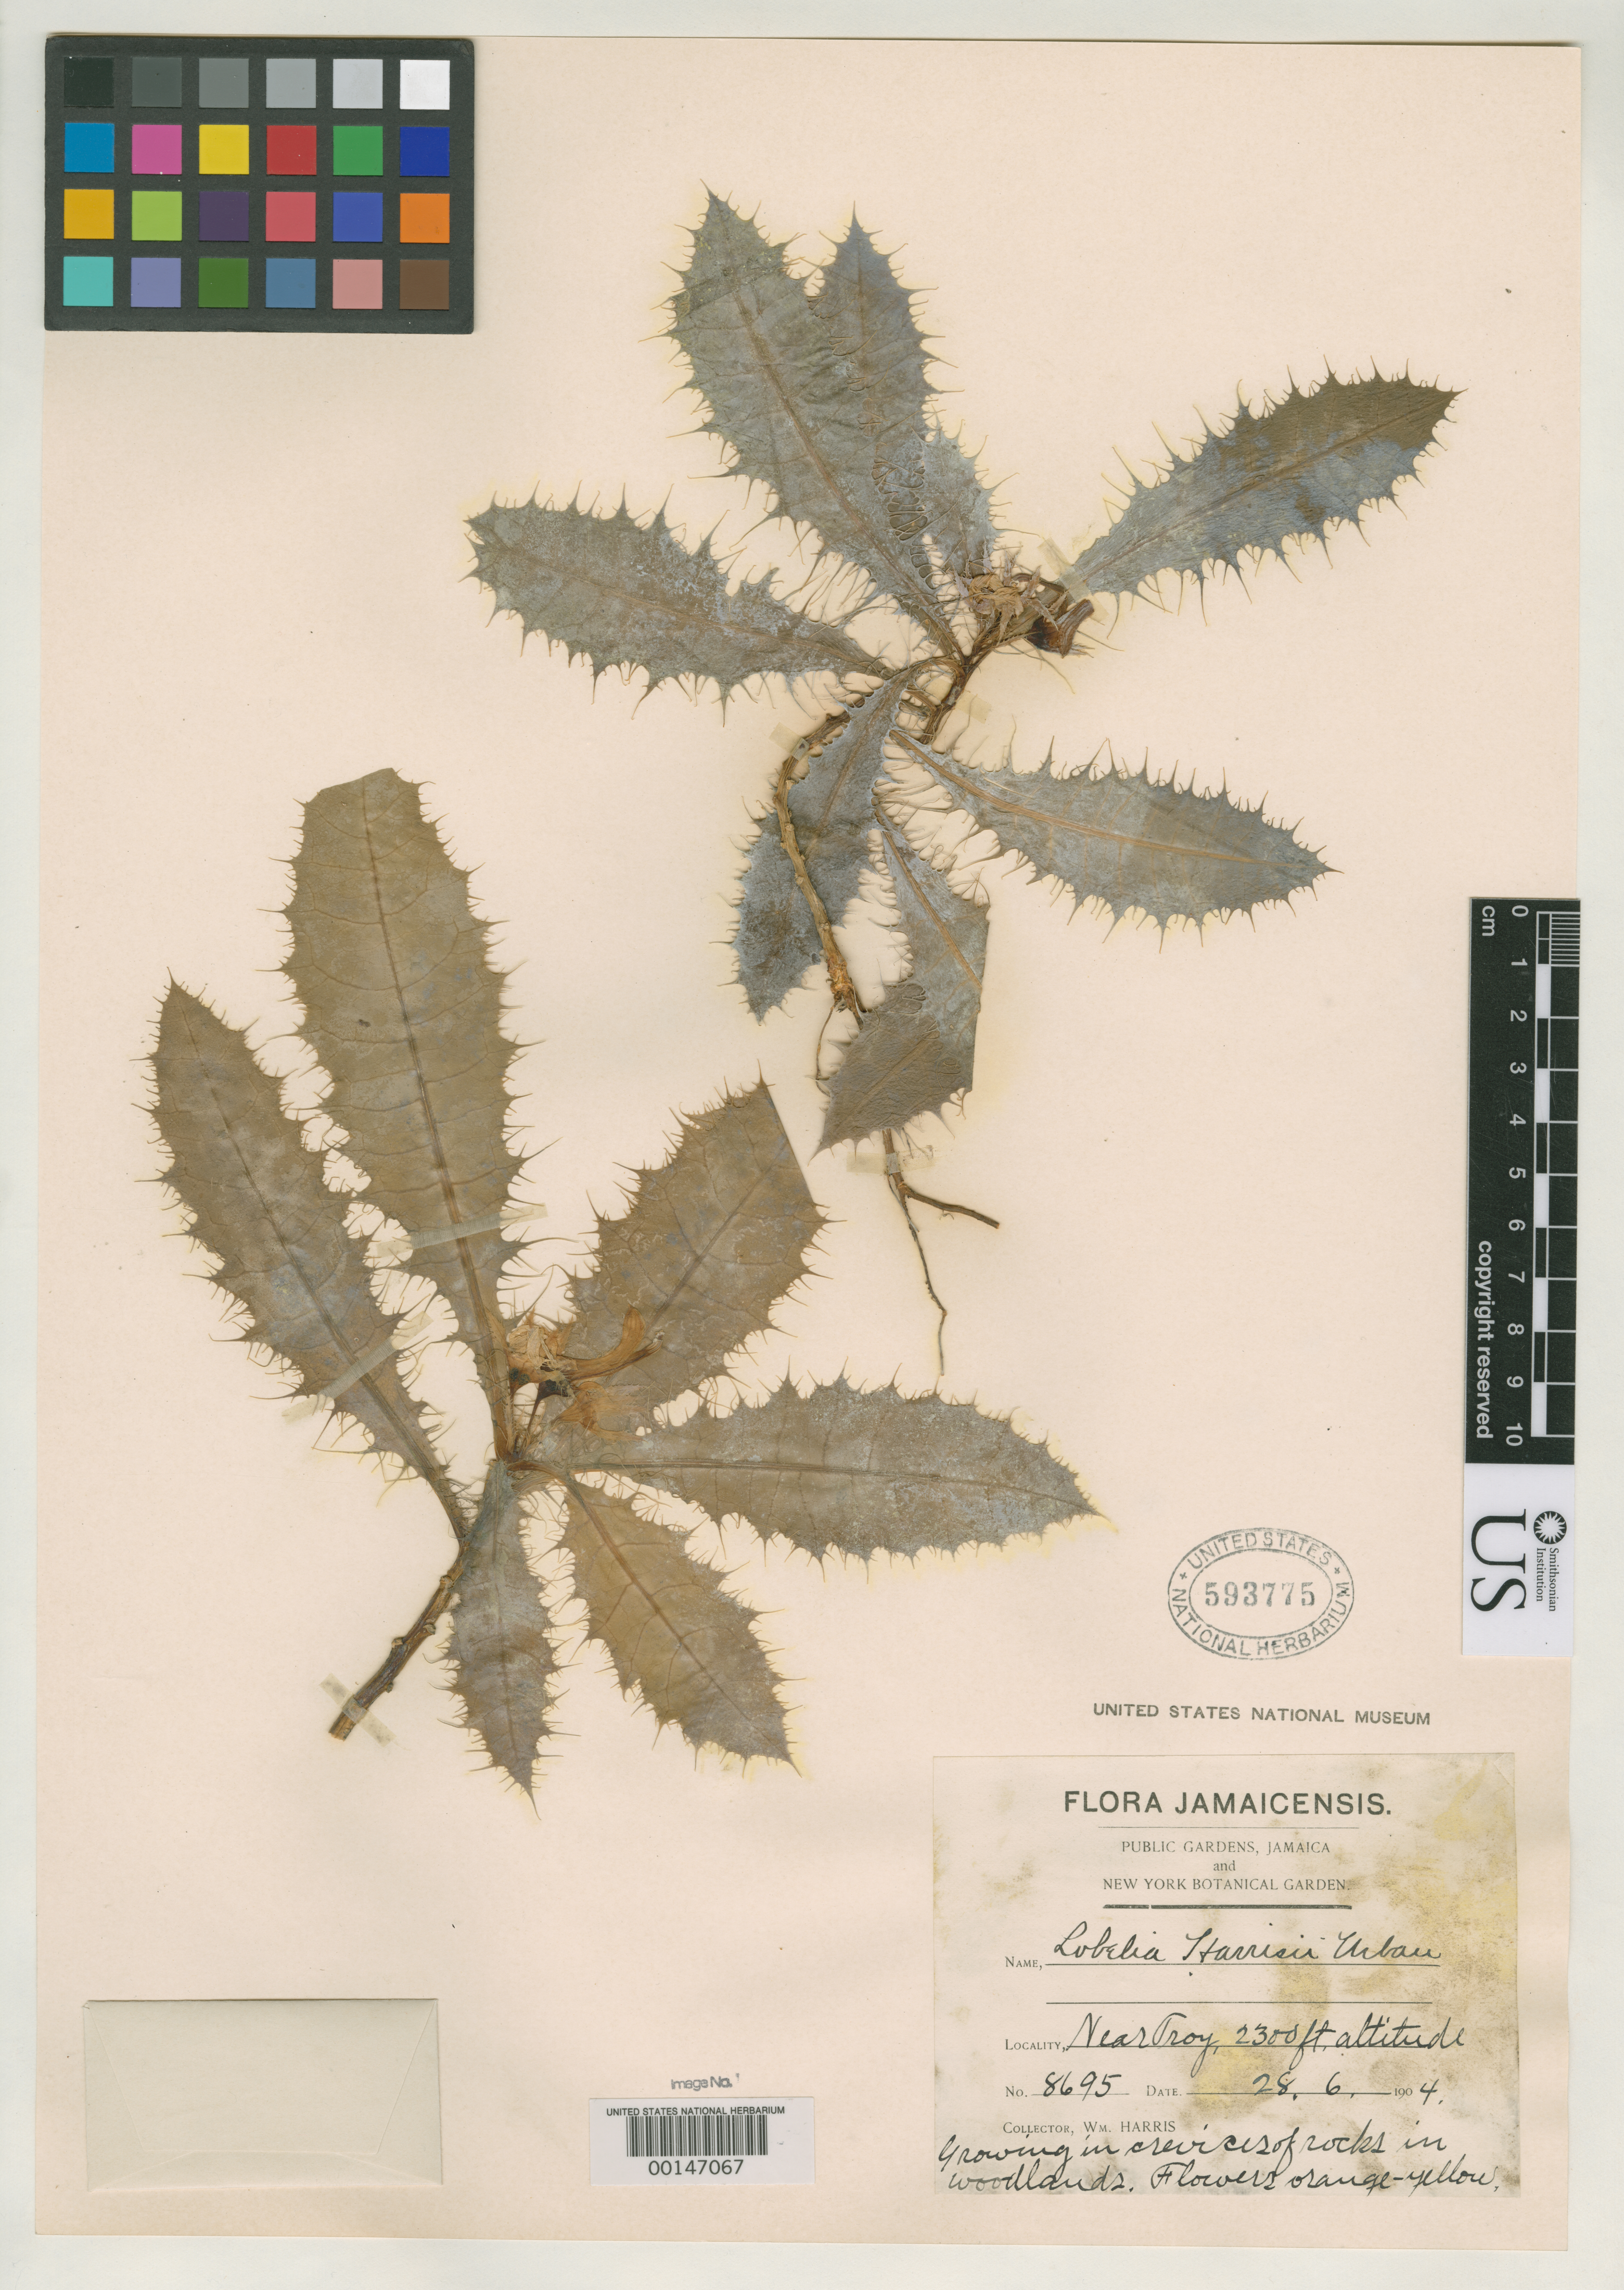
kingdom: Plantae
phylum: Tracheophyta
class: Magnoliopsida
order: Asterales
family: Campanulaceae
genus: Lobelia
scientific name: Lobelia harrisii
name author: Urb.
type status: Syntype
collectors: W. H. Harris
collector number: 8695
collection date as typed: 28 Jun 1904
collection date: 1904-06-28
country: Jamaica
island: Greater Antilles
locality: Near Troy.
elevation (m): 760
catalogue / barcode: US 593775